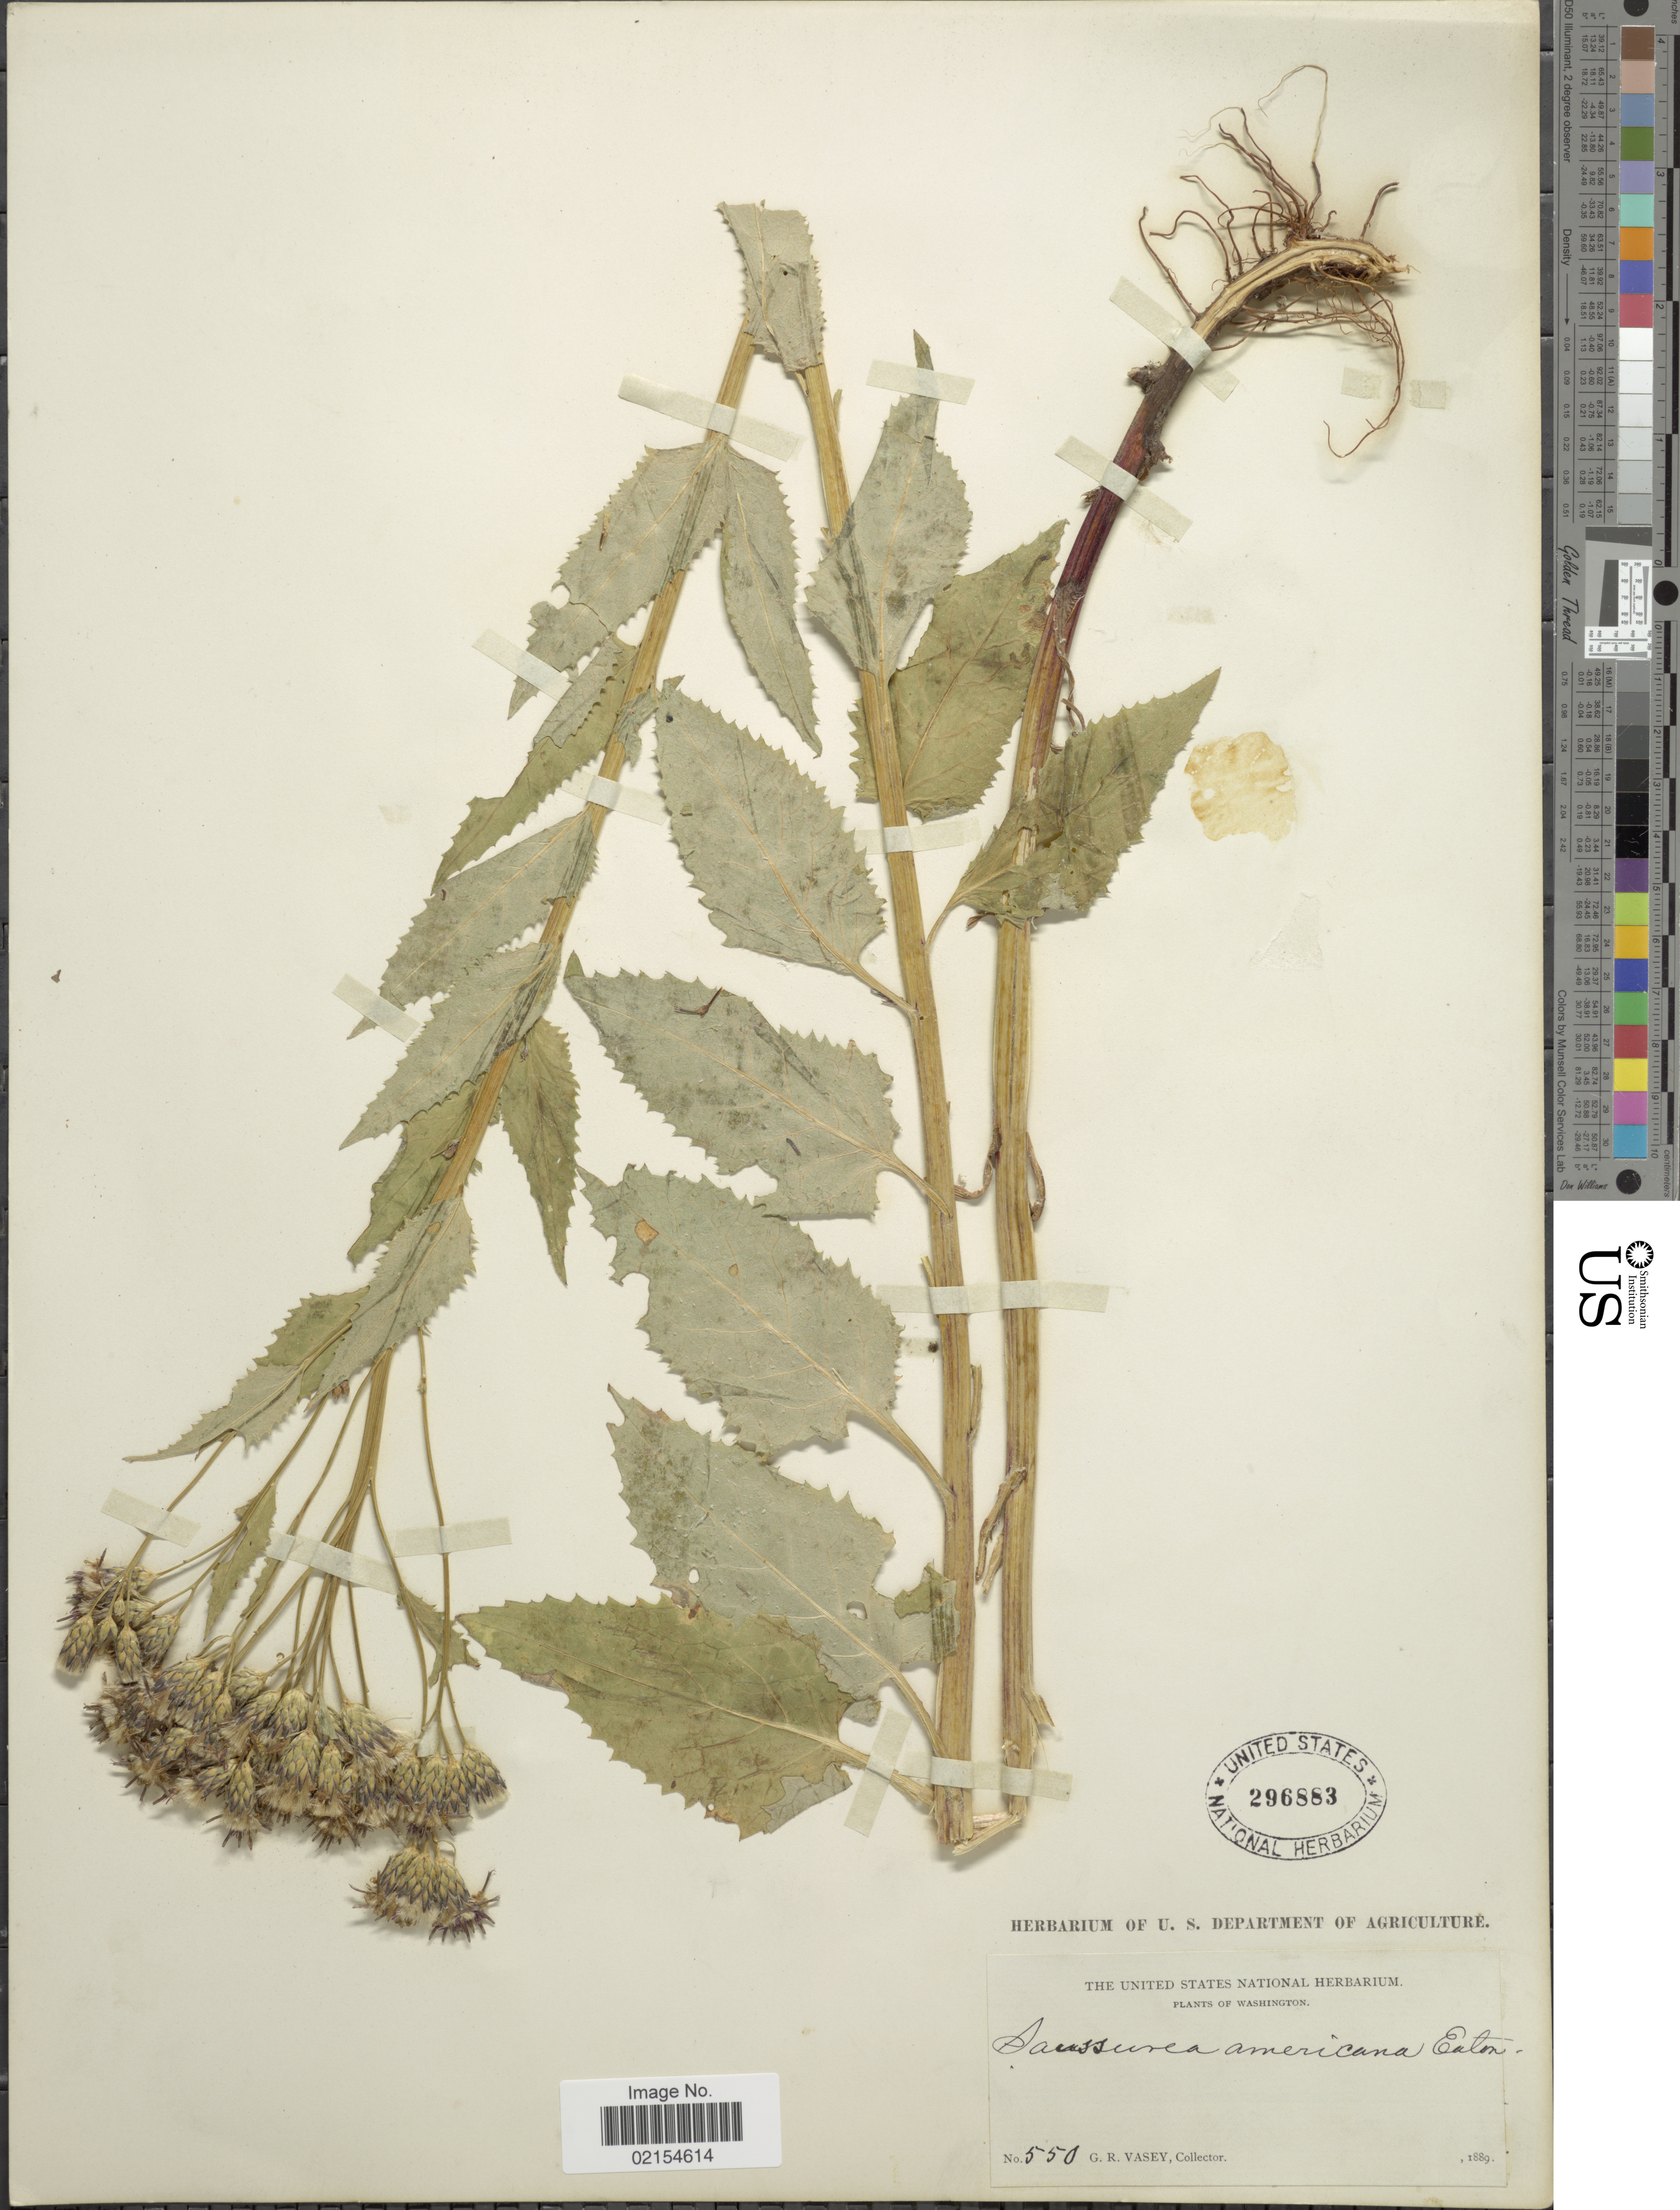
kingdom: Plantae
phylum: Tracheophyta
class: Magnoliopsida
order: Asterales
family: Asteraceae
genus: Saussurea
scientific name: Saussurea americana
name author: D.C. Eaton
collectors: G. R. Vasey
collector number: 550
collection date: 1889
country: United States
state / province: Washington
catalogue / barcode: US 296883